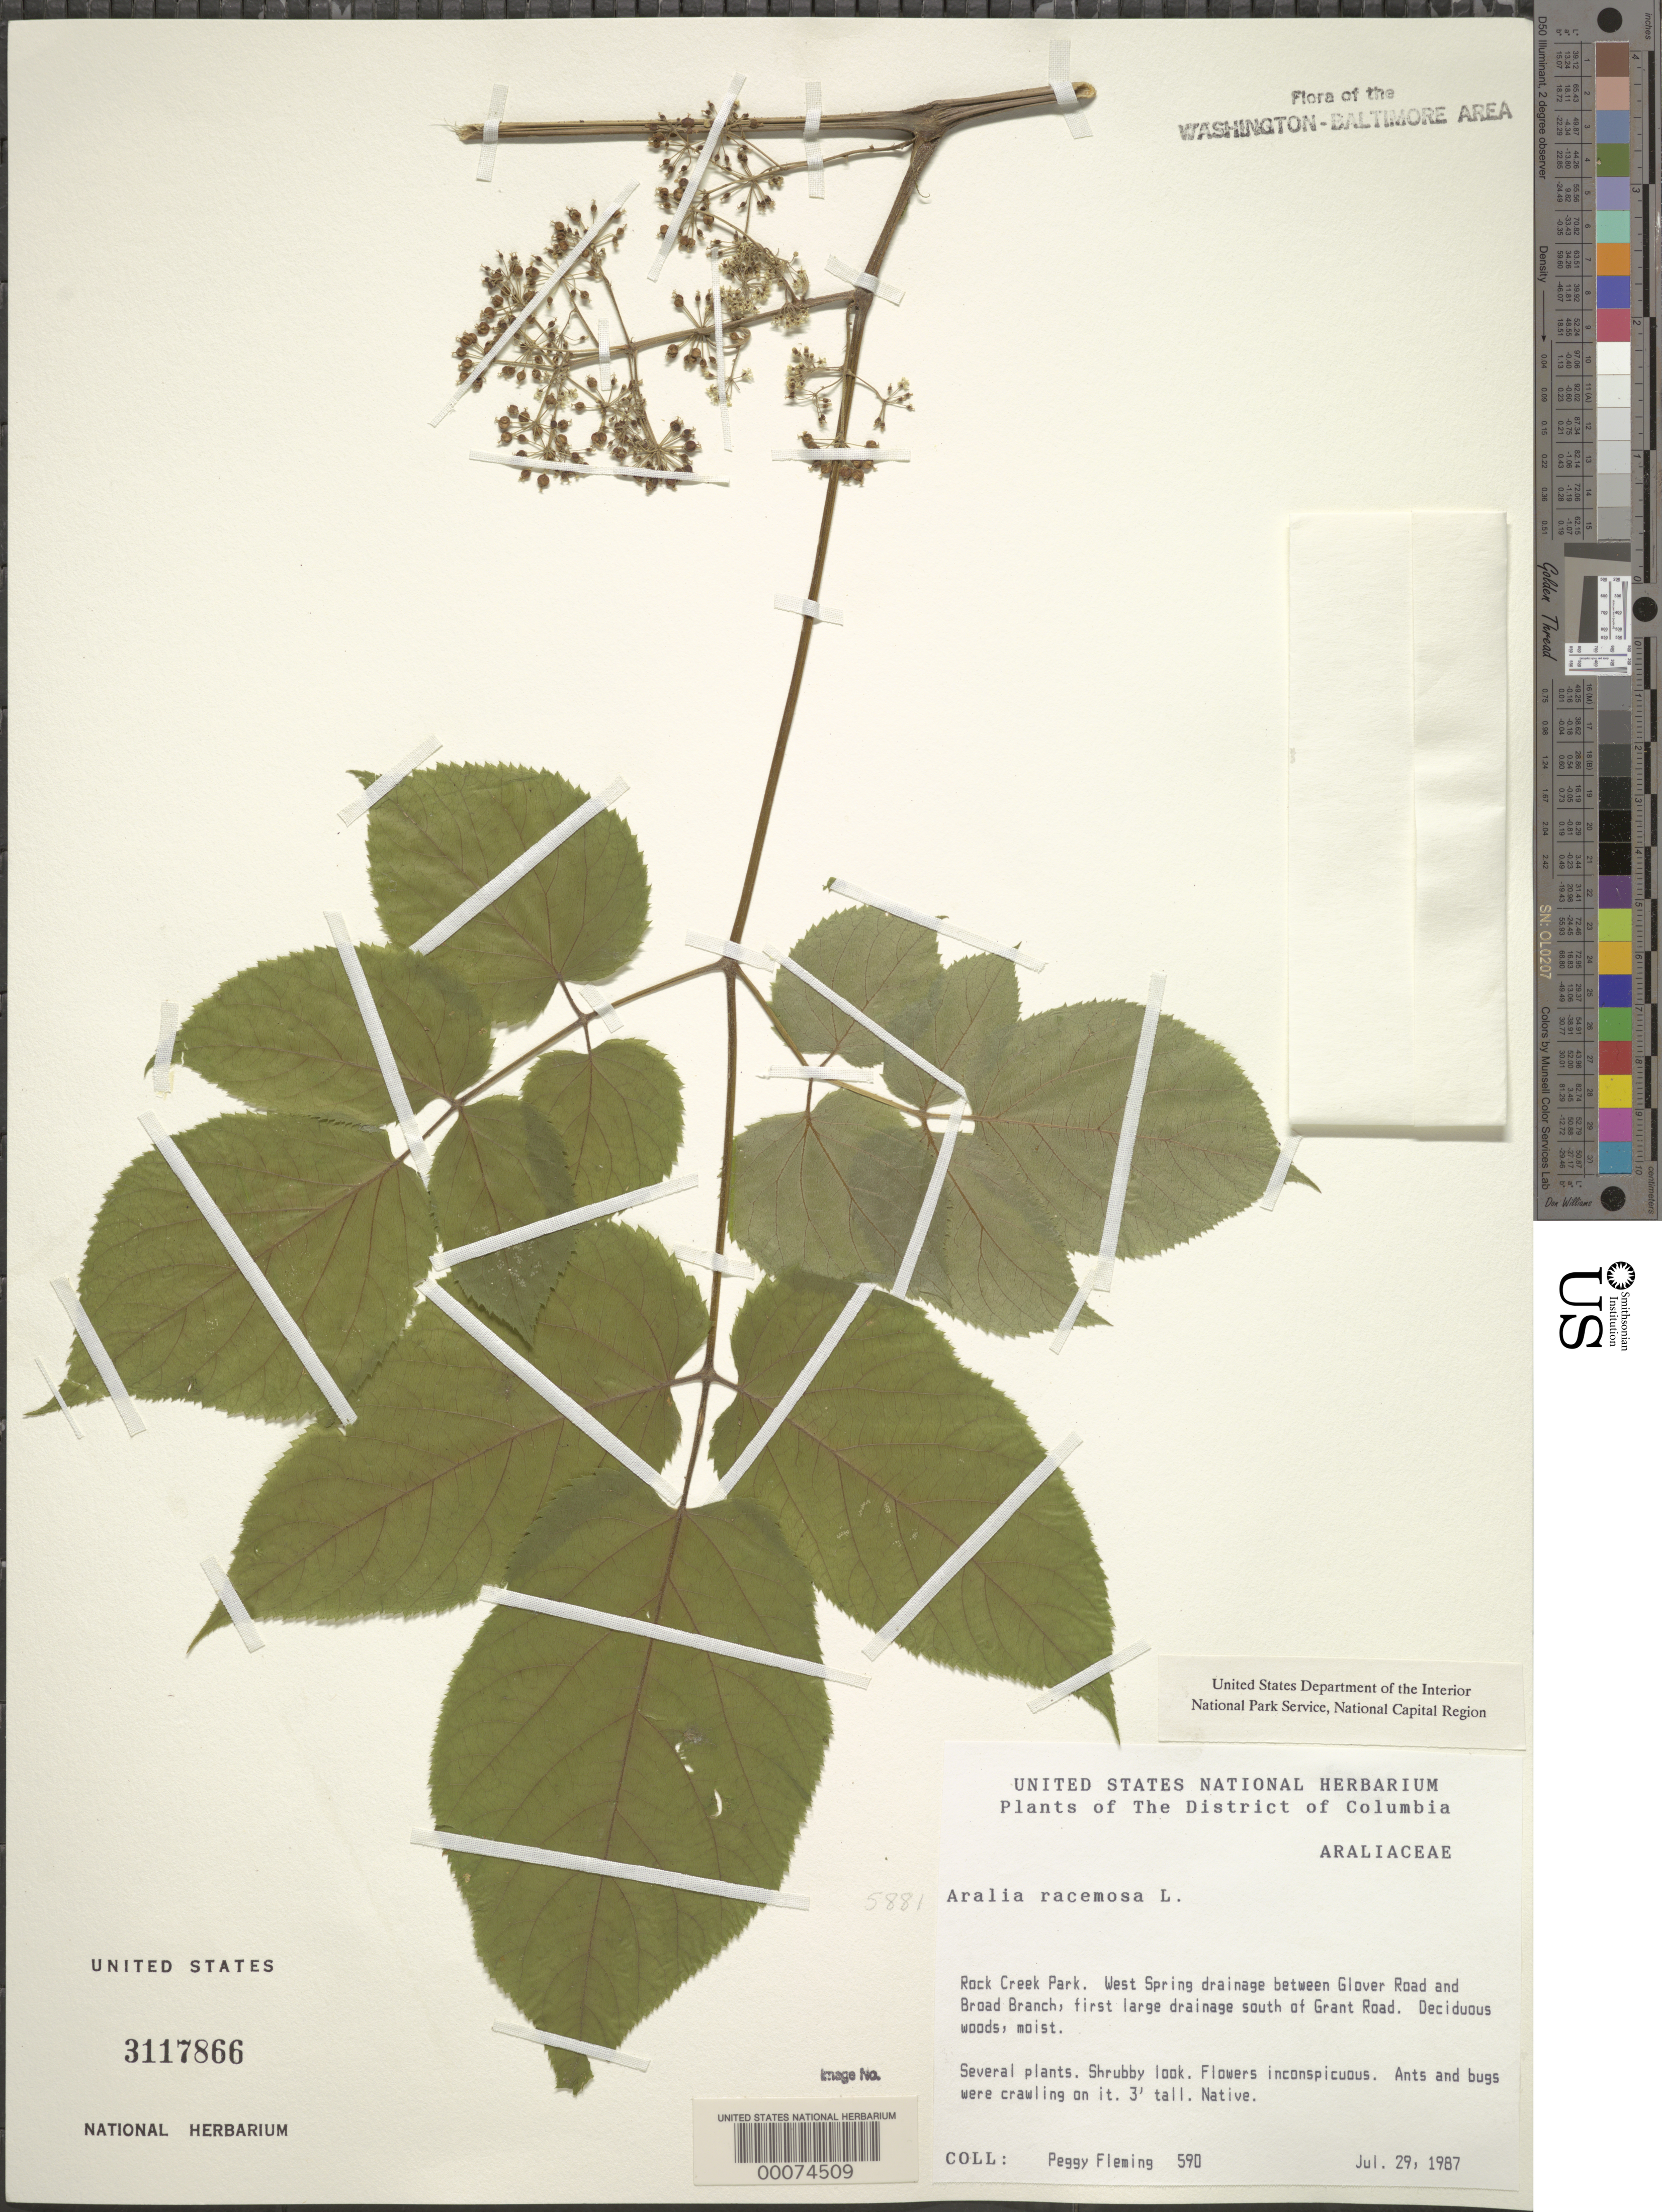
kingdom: Plantae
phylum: Tracheophyta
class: Magnoliopsida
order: Apiales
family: Araliaceae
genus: Aralia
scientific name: Aralia racemosa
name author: L.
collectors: P. Fleming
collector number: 590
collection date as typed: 29 Jul 1987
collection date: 1987-07-29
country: United States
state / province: District of Columbia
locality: Rock Creek Park. West Spring drainage between Glover Road and B Road Branch, first large drainage south of Grant Road. Rock Creek Park & vicinity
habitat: Deciduous woods, moist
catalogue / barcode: US 3117866